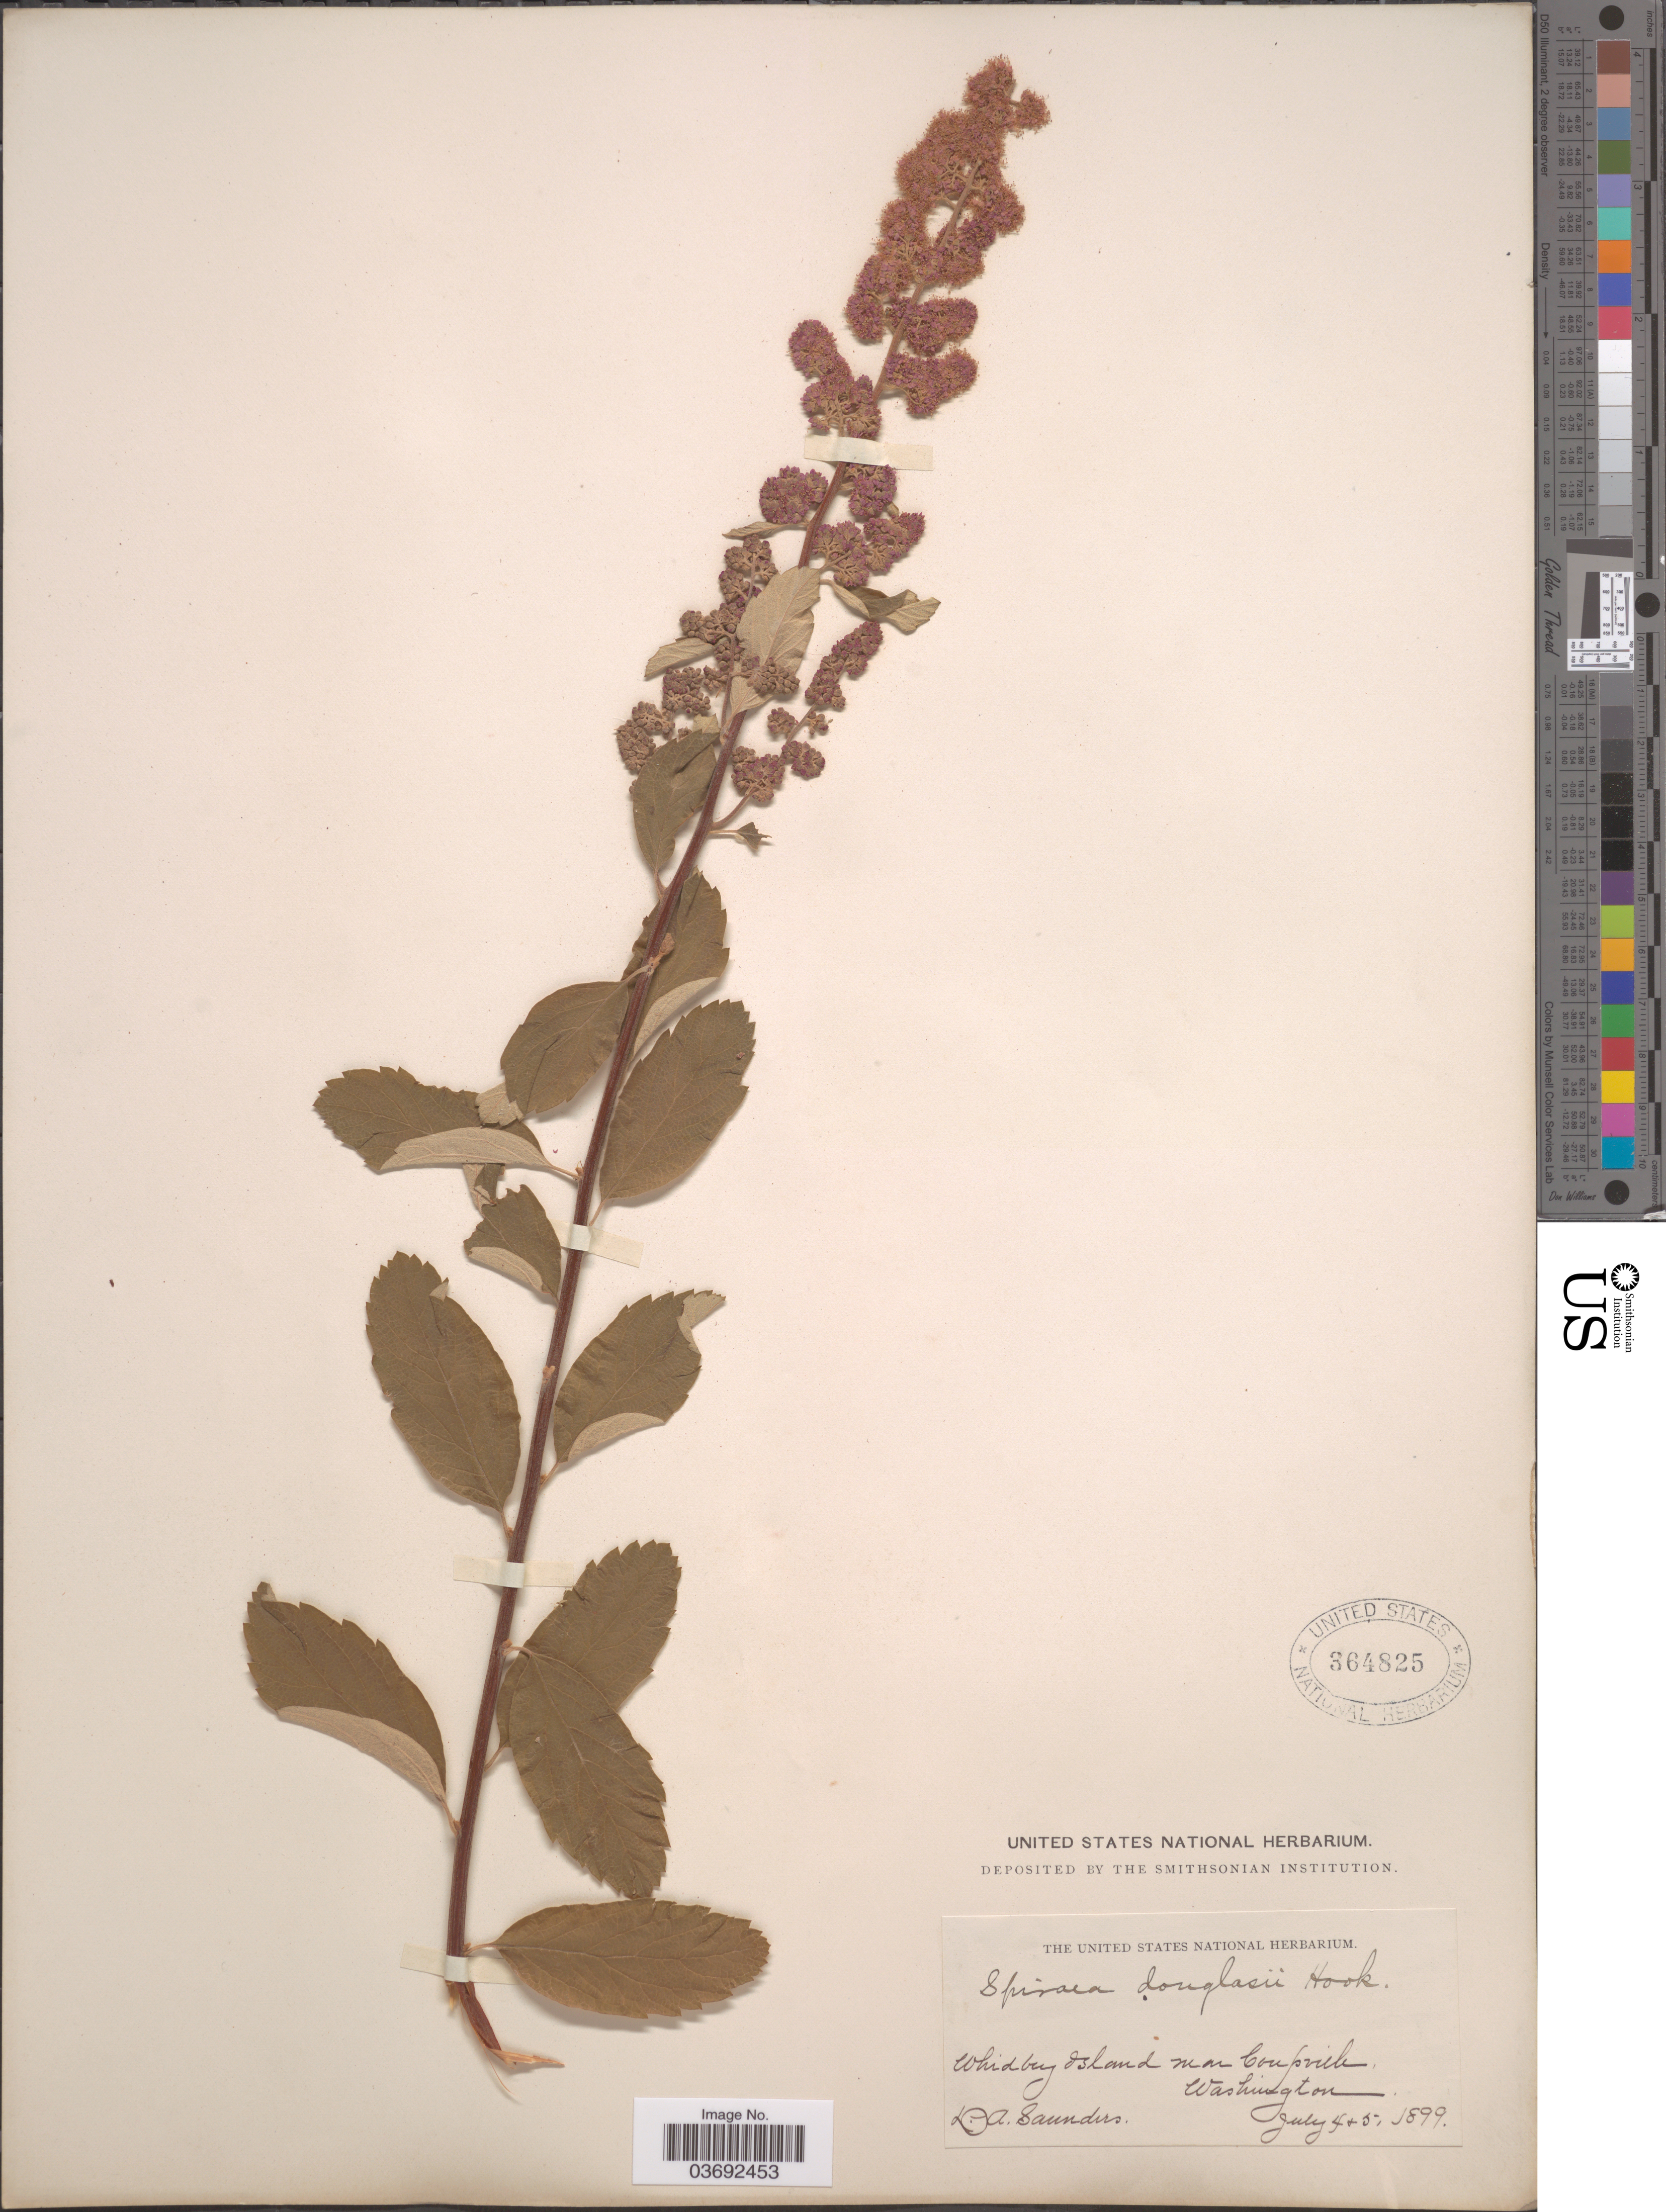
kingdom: Plantae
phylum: Tracheophyta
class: Magnoliopsida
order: Rosales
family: Rosaceae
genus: Spiraea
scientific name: Spiraea douglasii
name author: Hook.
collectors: D. Saunders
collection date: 1899-07-04/1899-07-05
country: United States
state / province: Washington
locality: Whidbey Island near Coupville.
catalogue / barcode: US 364825